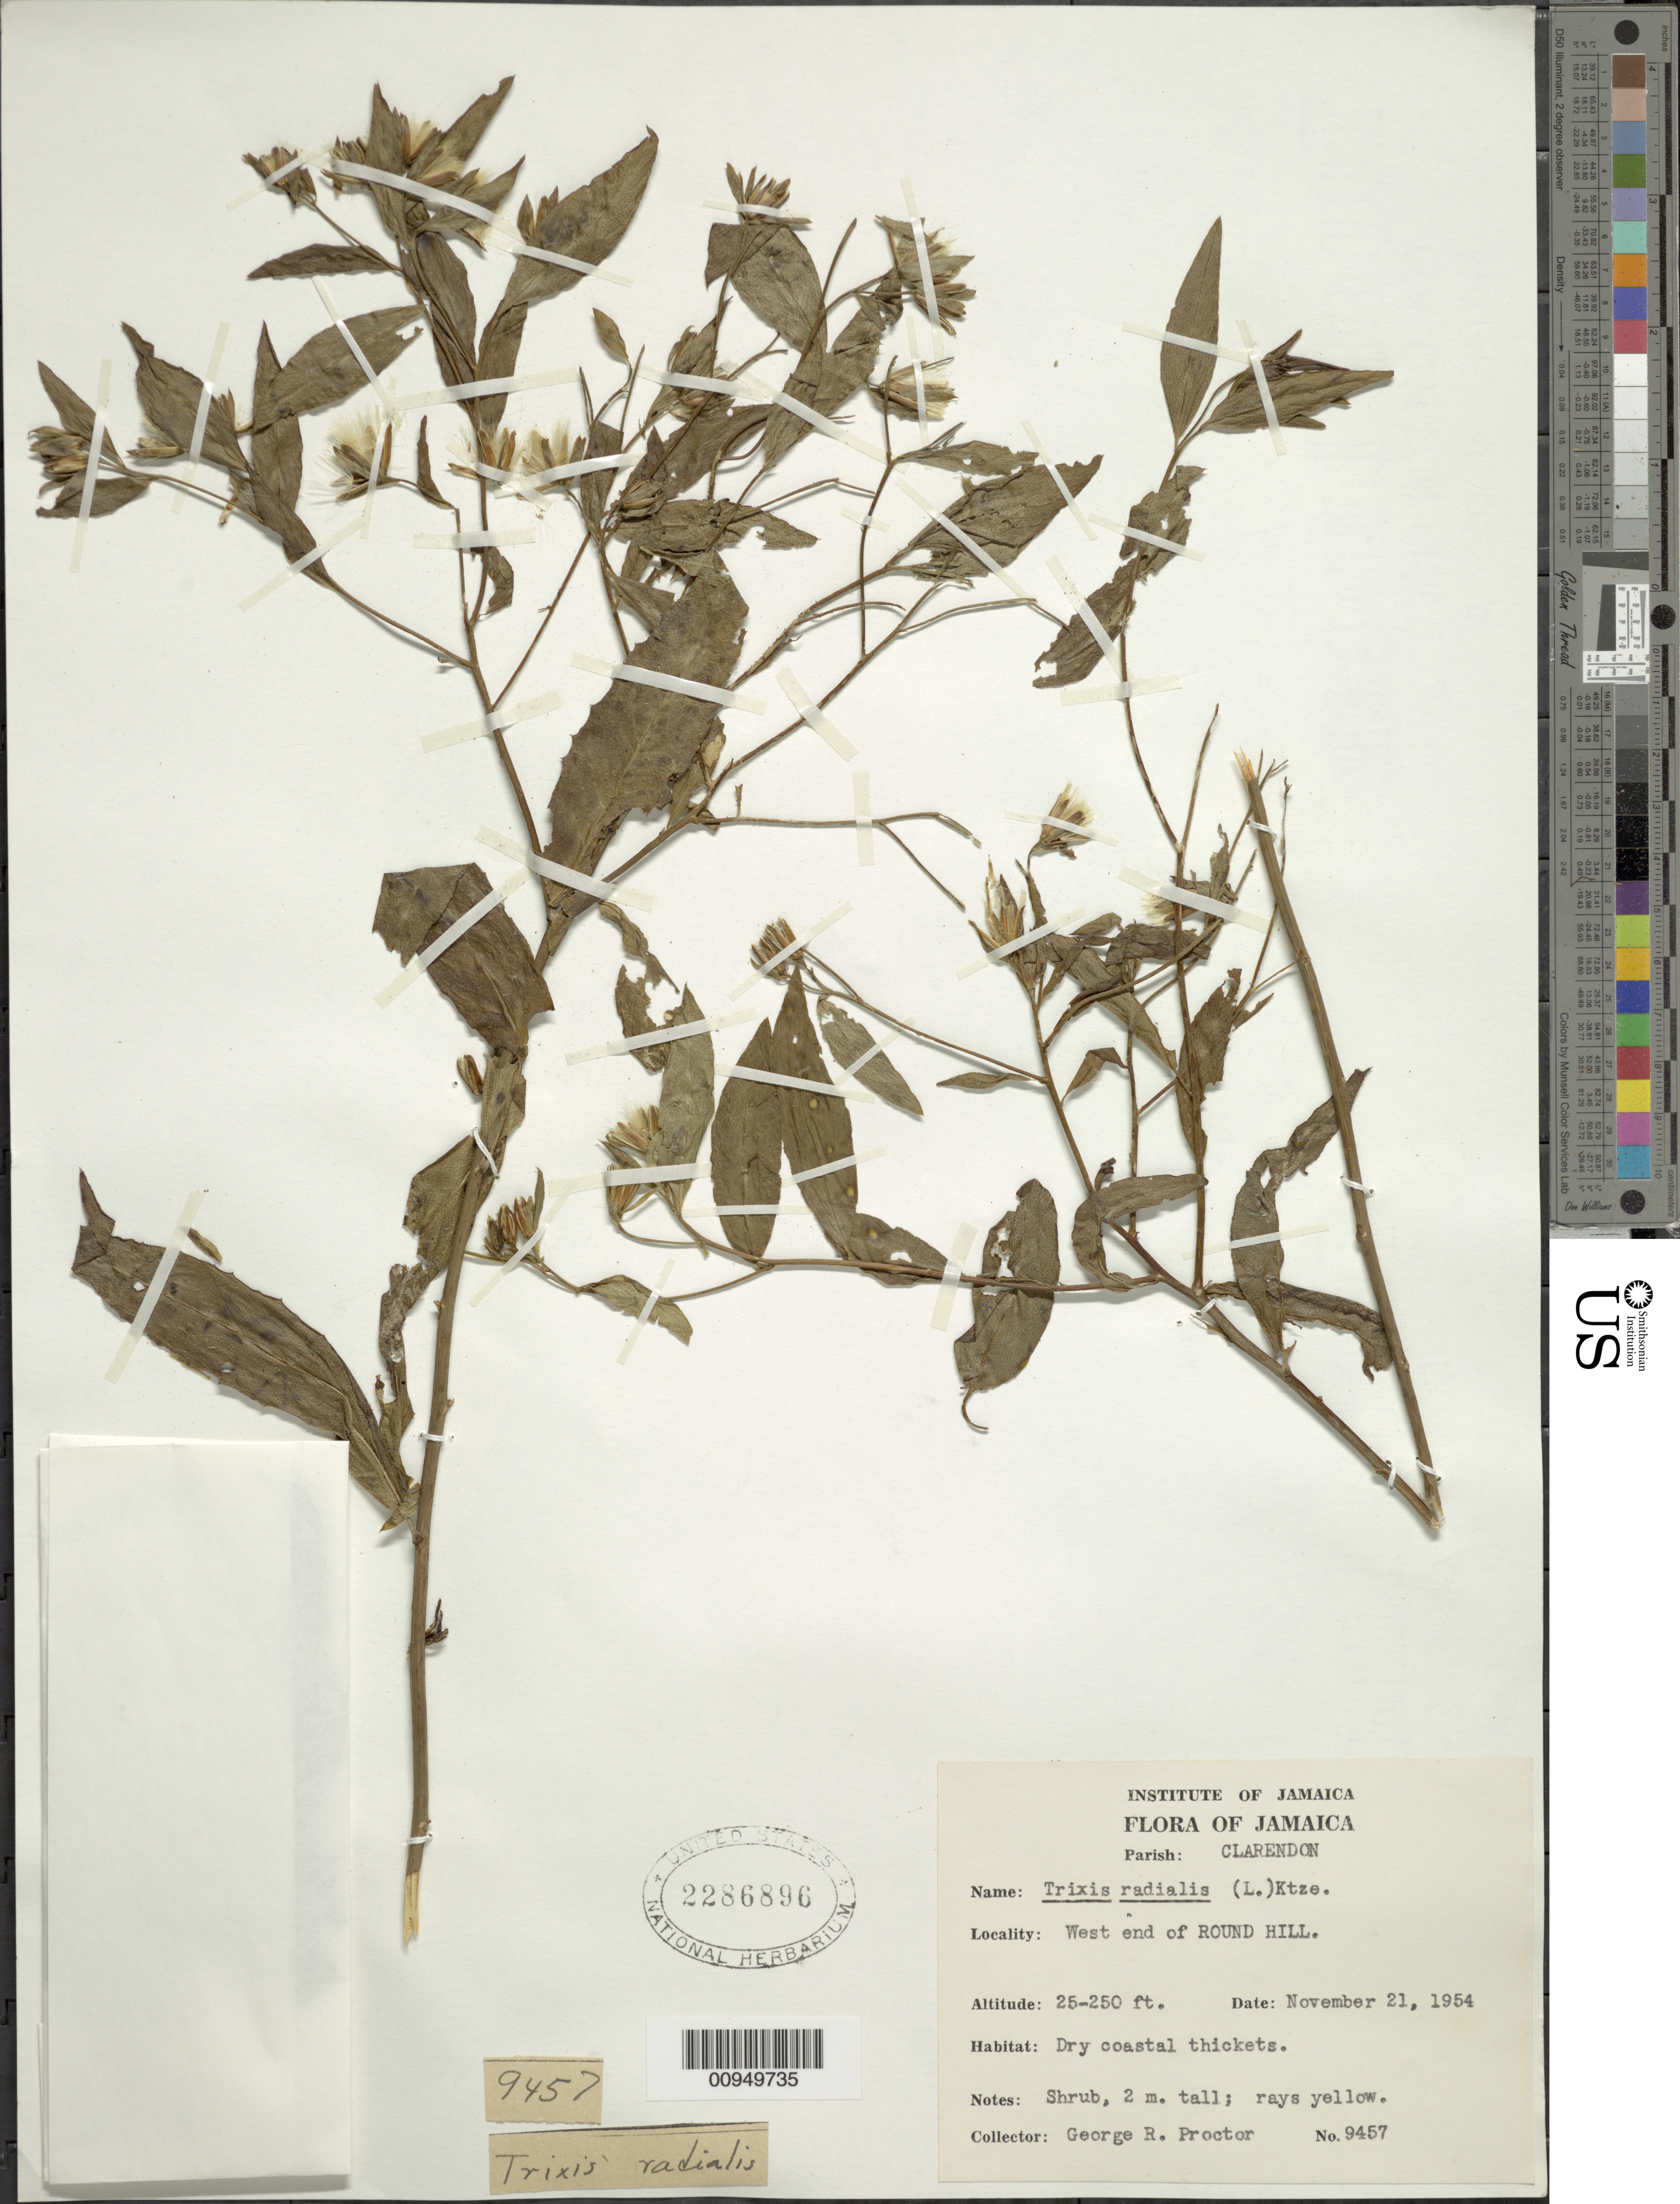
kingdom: Plantae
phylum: Tracheophyta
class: Magnoliopsida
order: Asterales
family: Asteraceae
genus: Trixis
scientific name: Trixis inula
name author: Crantz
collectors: G. R. Proctor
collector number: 9457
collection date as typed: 21 Nov 1954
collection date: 1954-11-21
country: Jamaica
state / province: Clarendon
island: Jamaica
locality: West end of Round Hill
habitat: Dry coastal thickets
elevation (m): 8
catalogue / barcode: US 2286896